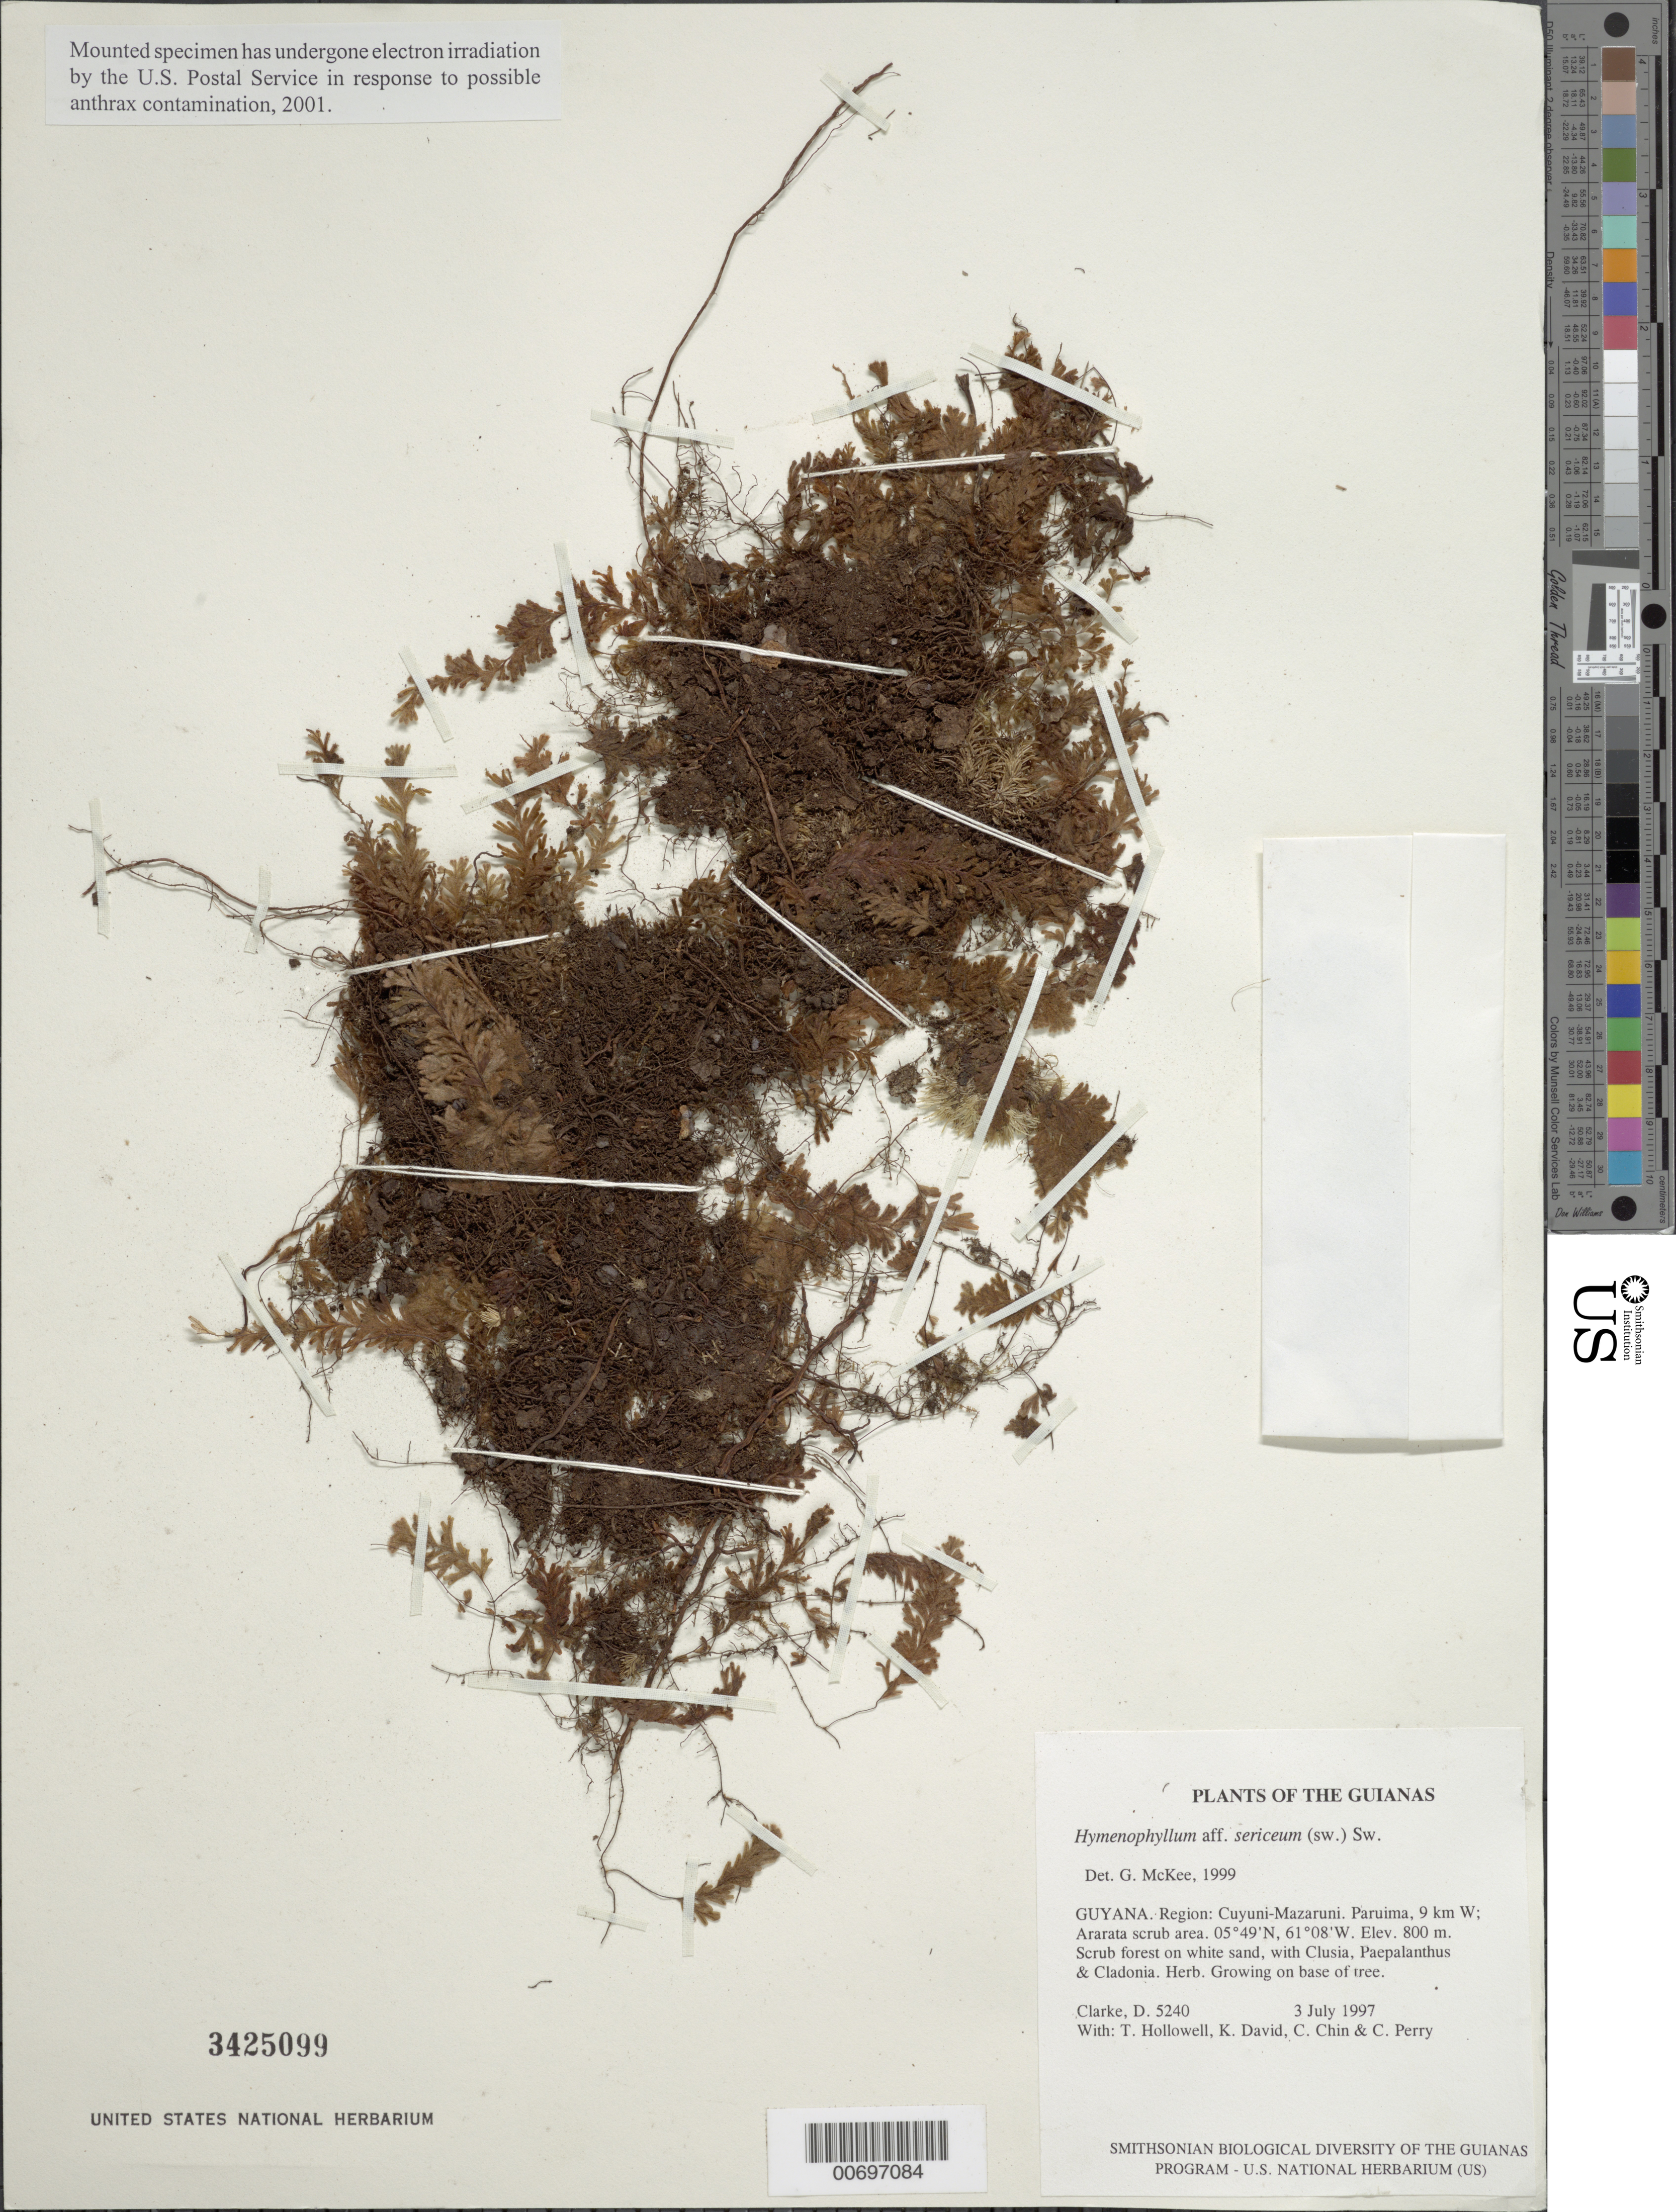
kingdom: Plantae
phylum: Tracheophyta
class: Polypodiopsida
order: Hymenophyllales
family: Hymenophyllaceae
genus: Hymenophyllum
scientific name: Hymenophyllum sericeum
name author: Sw. in Schrad.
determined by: McKee, G. S., (US), NMNH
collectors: H. D. Clarke, T. Hollowell, K. David, C. Chin & C. Perry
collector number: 5240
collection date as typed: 3 July 1997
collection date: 1997-07-03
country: Guyana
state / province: Cuyuni-Mazaruni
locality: Paruima, 9 km W; Ararata scrub area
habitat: Scrub forest on white sand, with Clusia, Paepalanthus & Cladonia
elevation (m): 800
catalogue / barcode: US 3425099